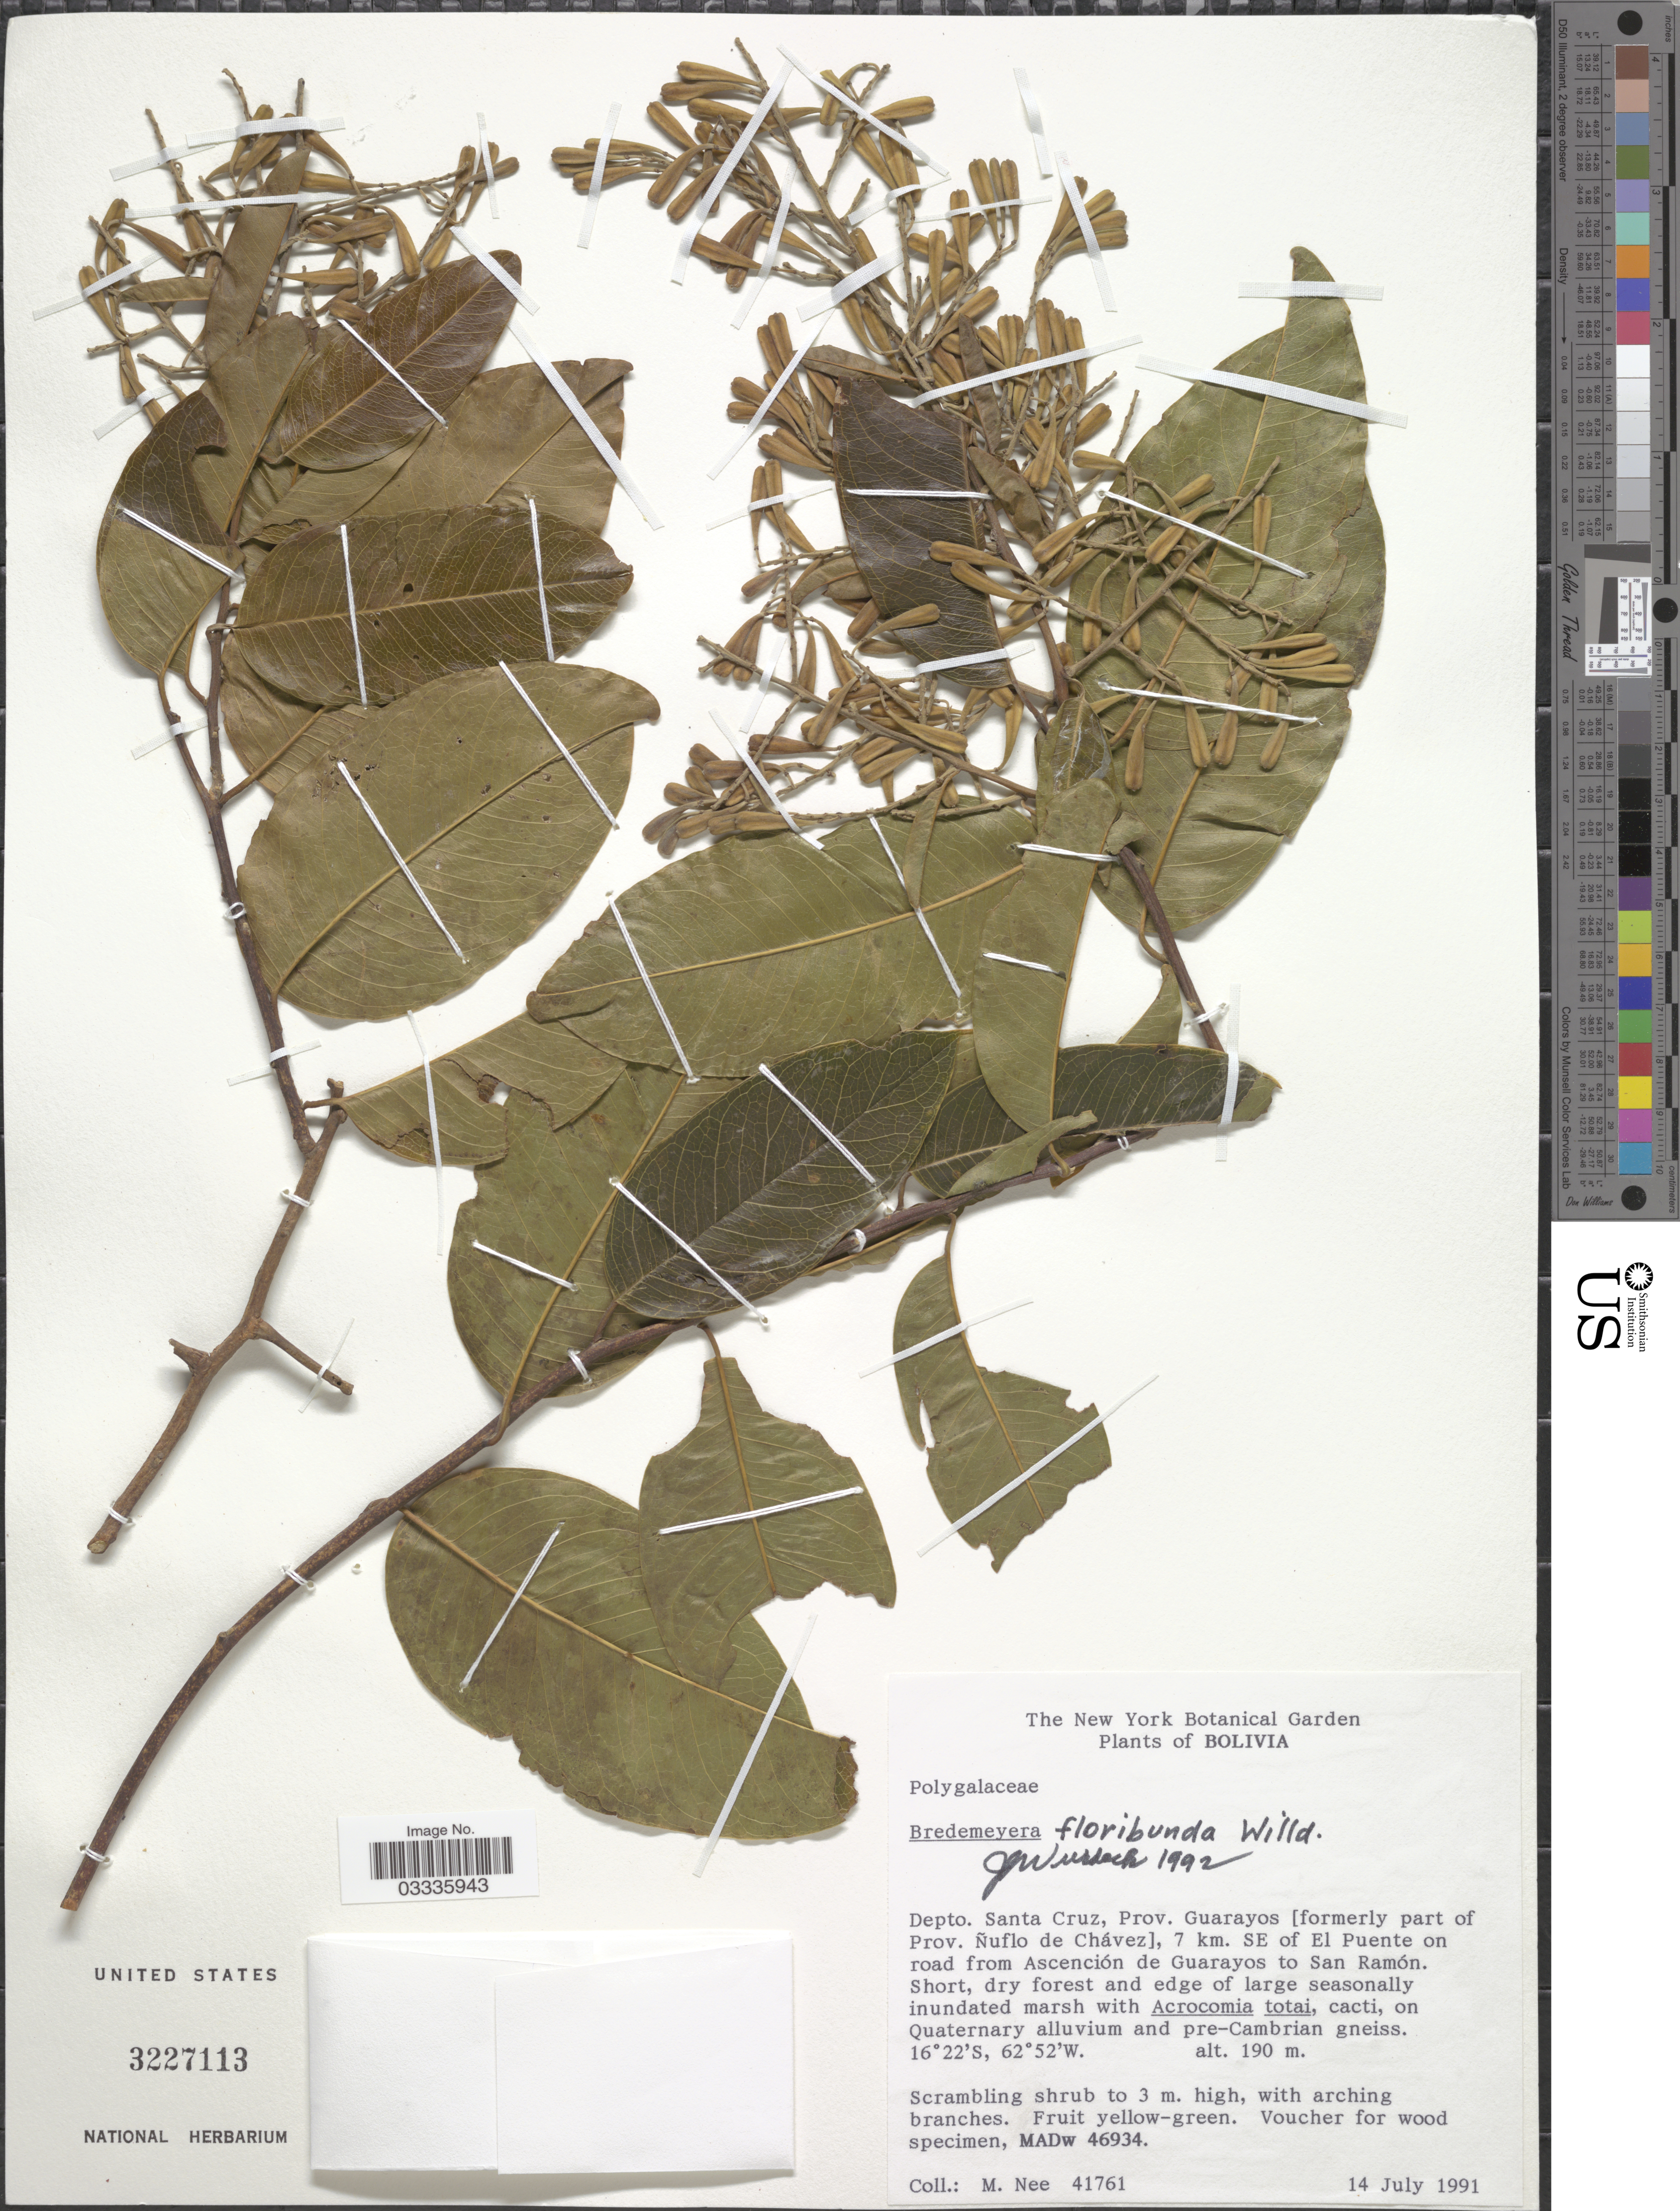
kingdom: Plantae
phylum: Tracheophyta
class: Magnoliopsida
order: Fabales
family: Polygalaceae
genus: Bredemeyera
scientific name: Bredemeyera floribunda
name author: Willd.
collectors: M. Nee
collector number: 41761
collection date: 1991-07-14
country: Bolivia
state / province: Santa Cruz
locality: Depto. Santa Cruz, Prov. Guarayos [formerly part of Prov. Ñuflo de Chávez], 7 km. SE of El Puente on road from Ascención de Guarayos to San Ramón.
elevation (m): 190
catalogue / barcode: US 3227113